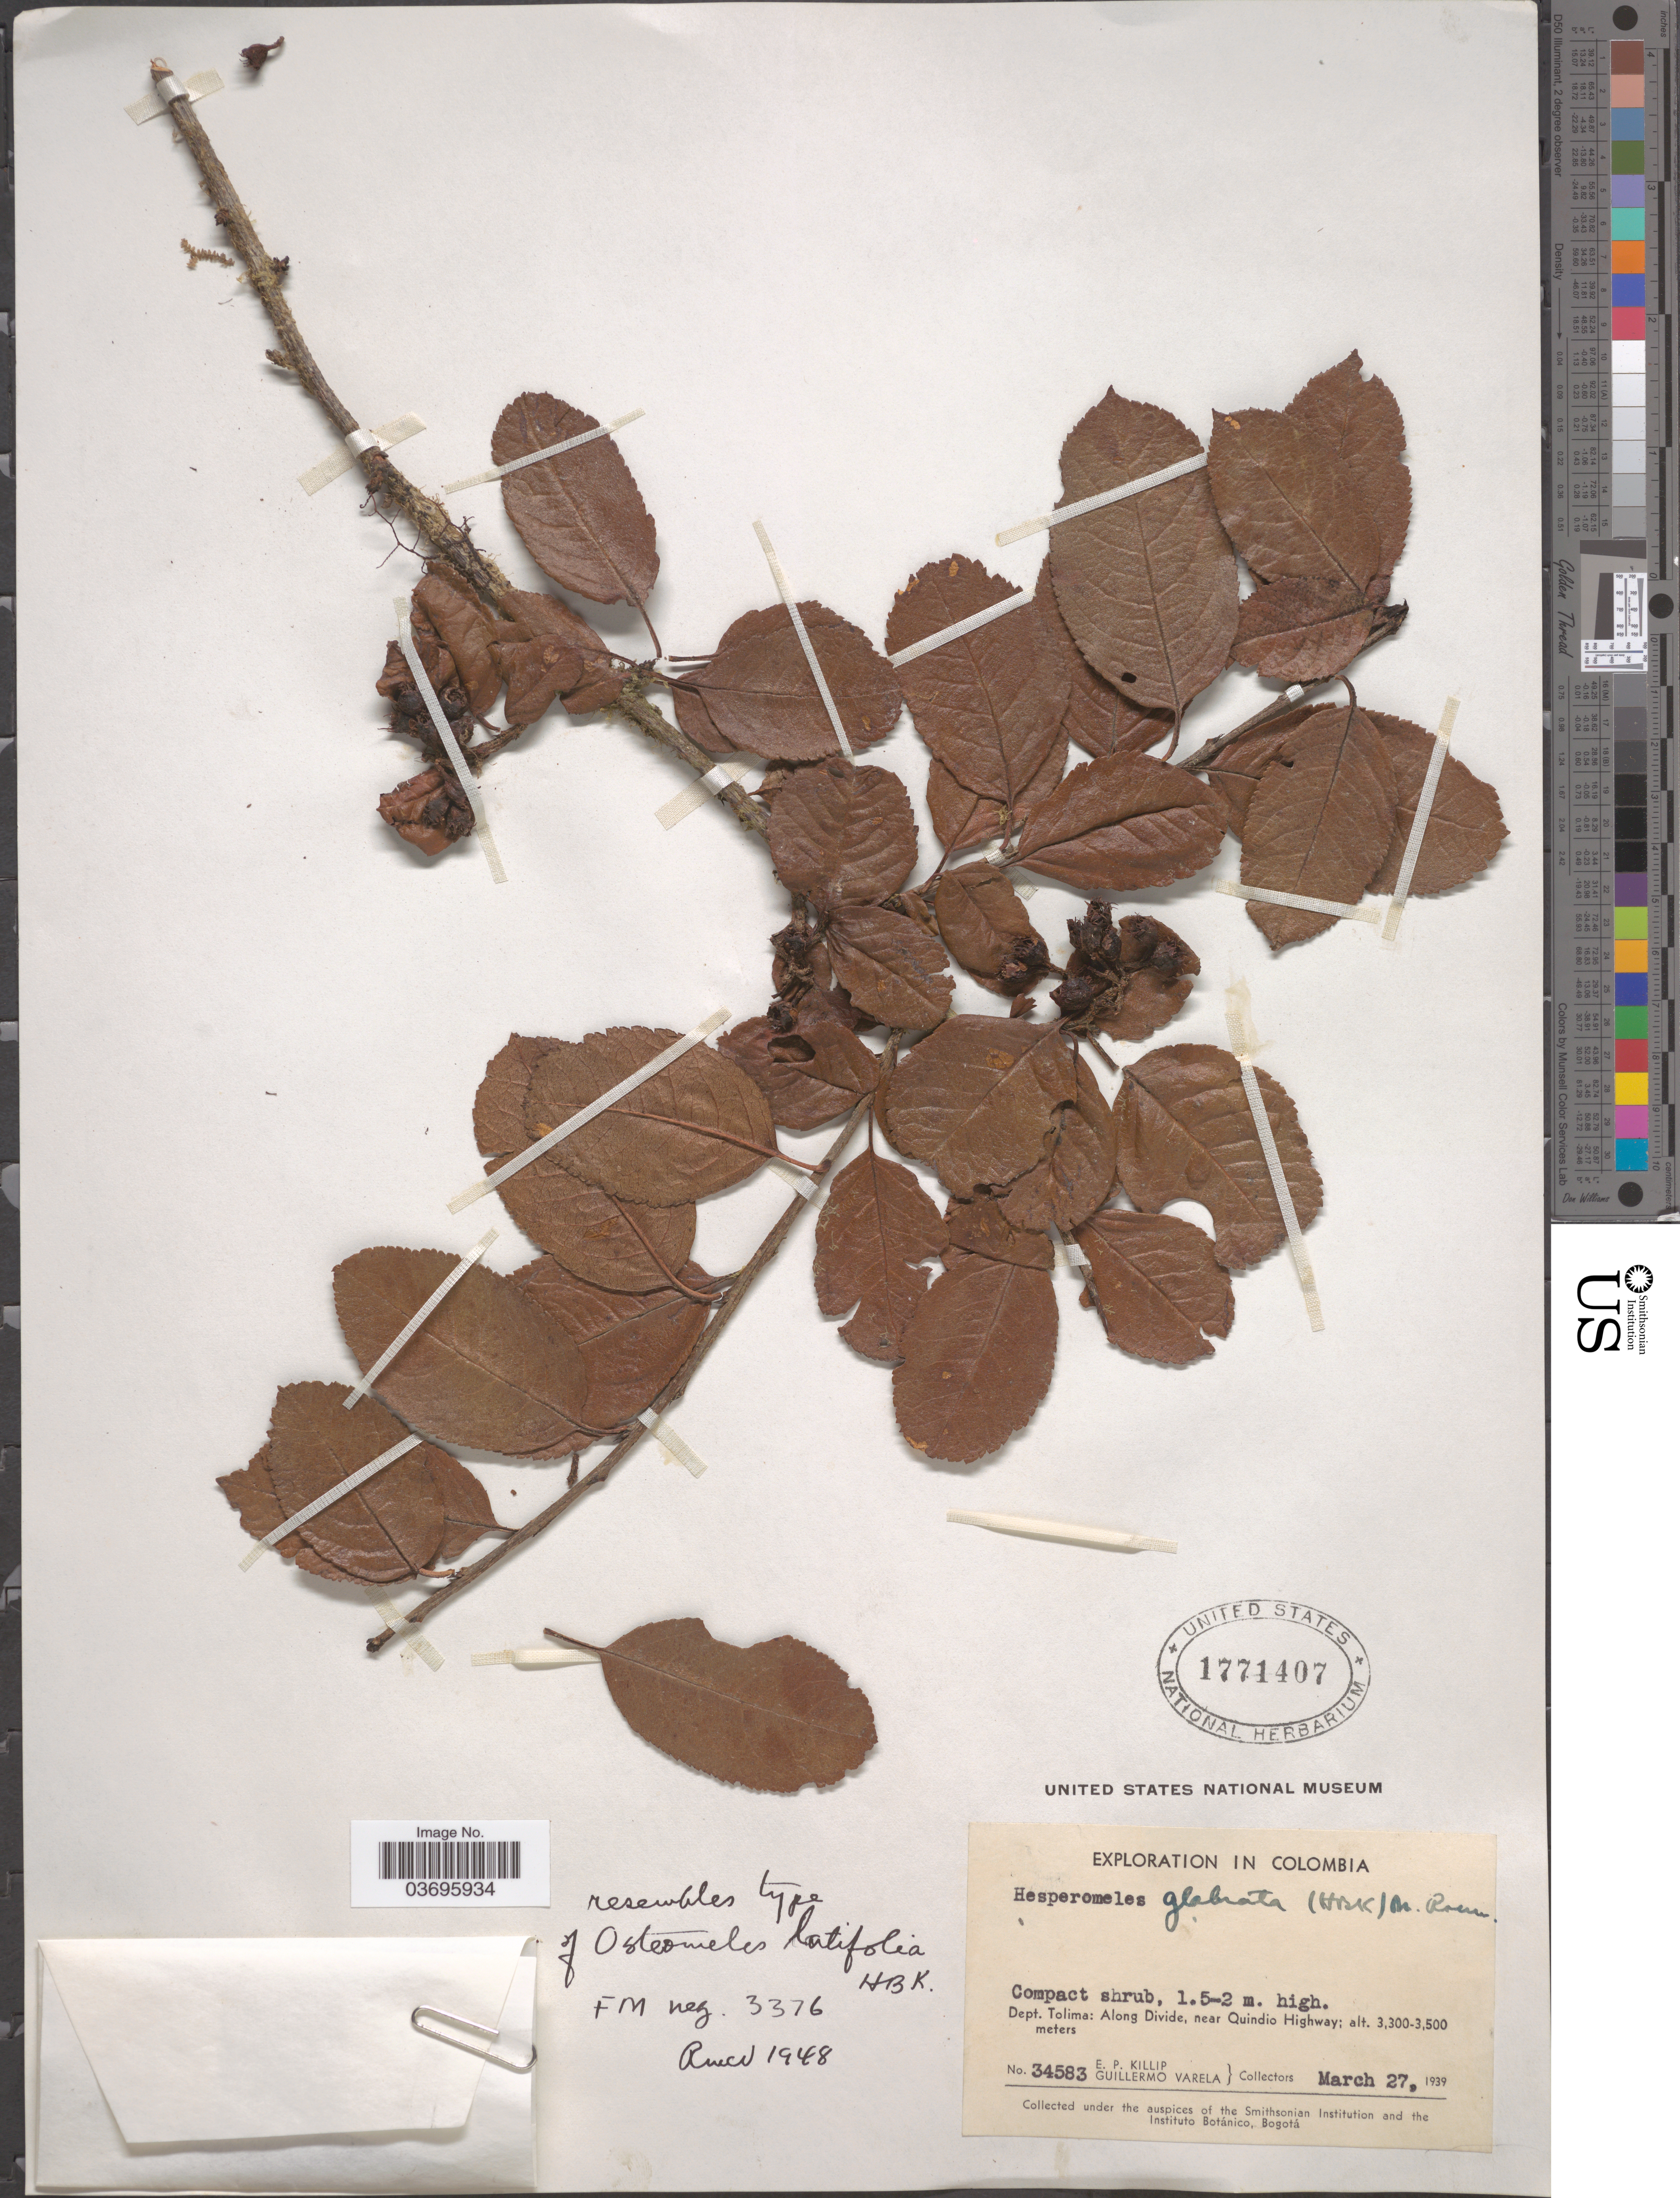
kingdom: Plantae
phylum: Tracheophyta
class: Magnoliopsida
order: Rosales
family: Rosaceae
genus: Hesperomeles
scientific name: Hesperomeles latifolia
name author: M. Roem.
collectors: E. P. Killip & G. Varela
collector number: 34583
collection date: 1939-03-27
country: Colombia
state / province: Tolima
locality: Dept. Tolima: Along Divide, near Quindio Highway.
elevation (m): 3300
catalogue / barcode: US 1771407